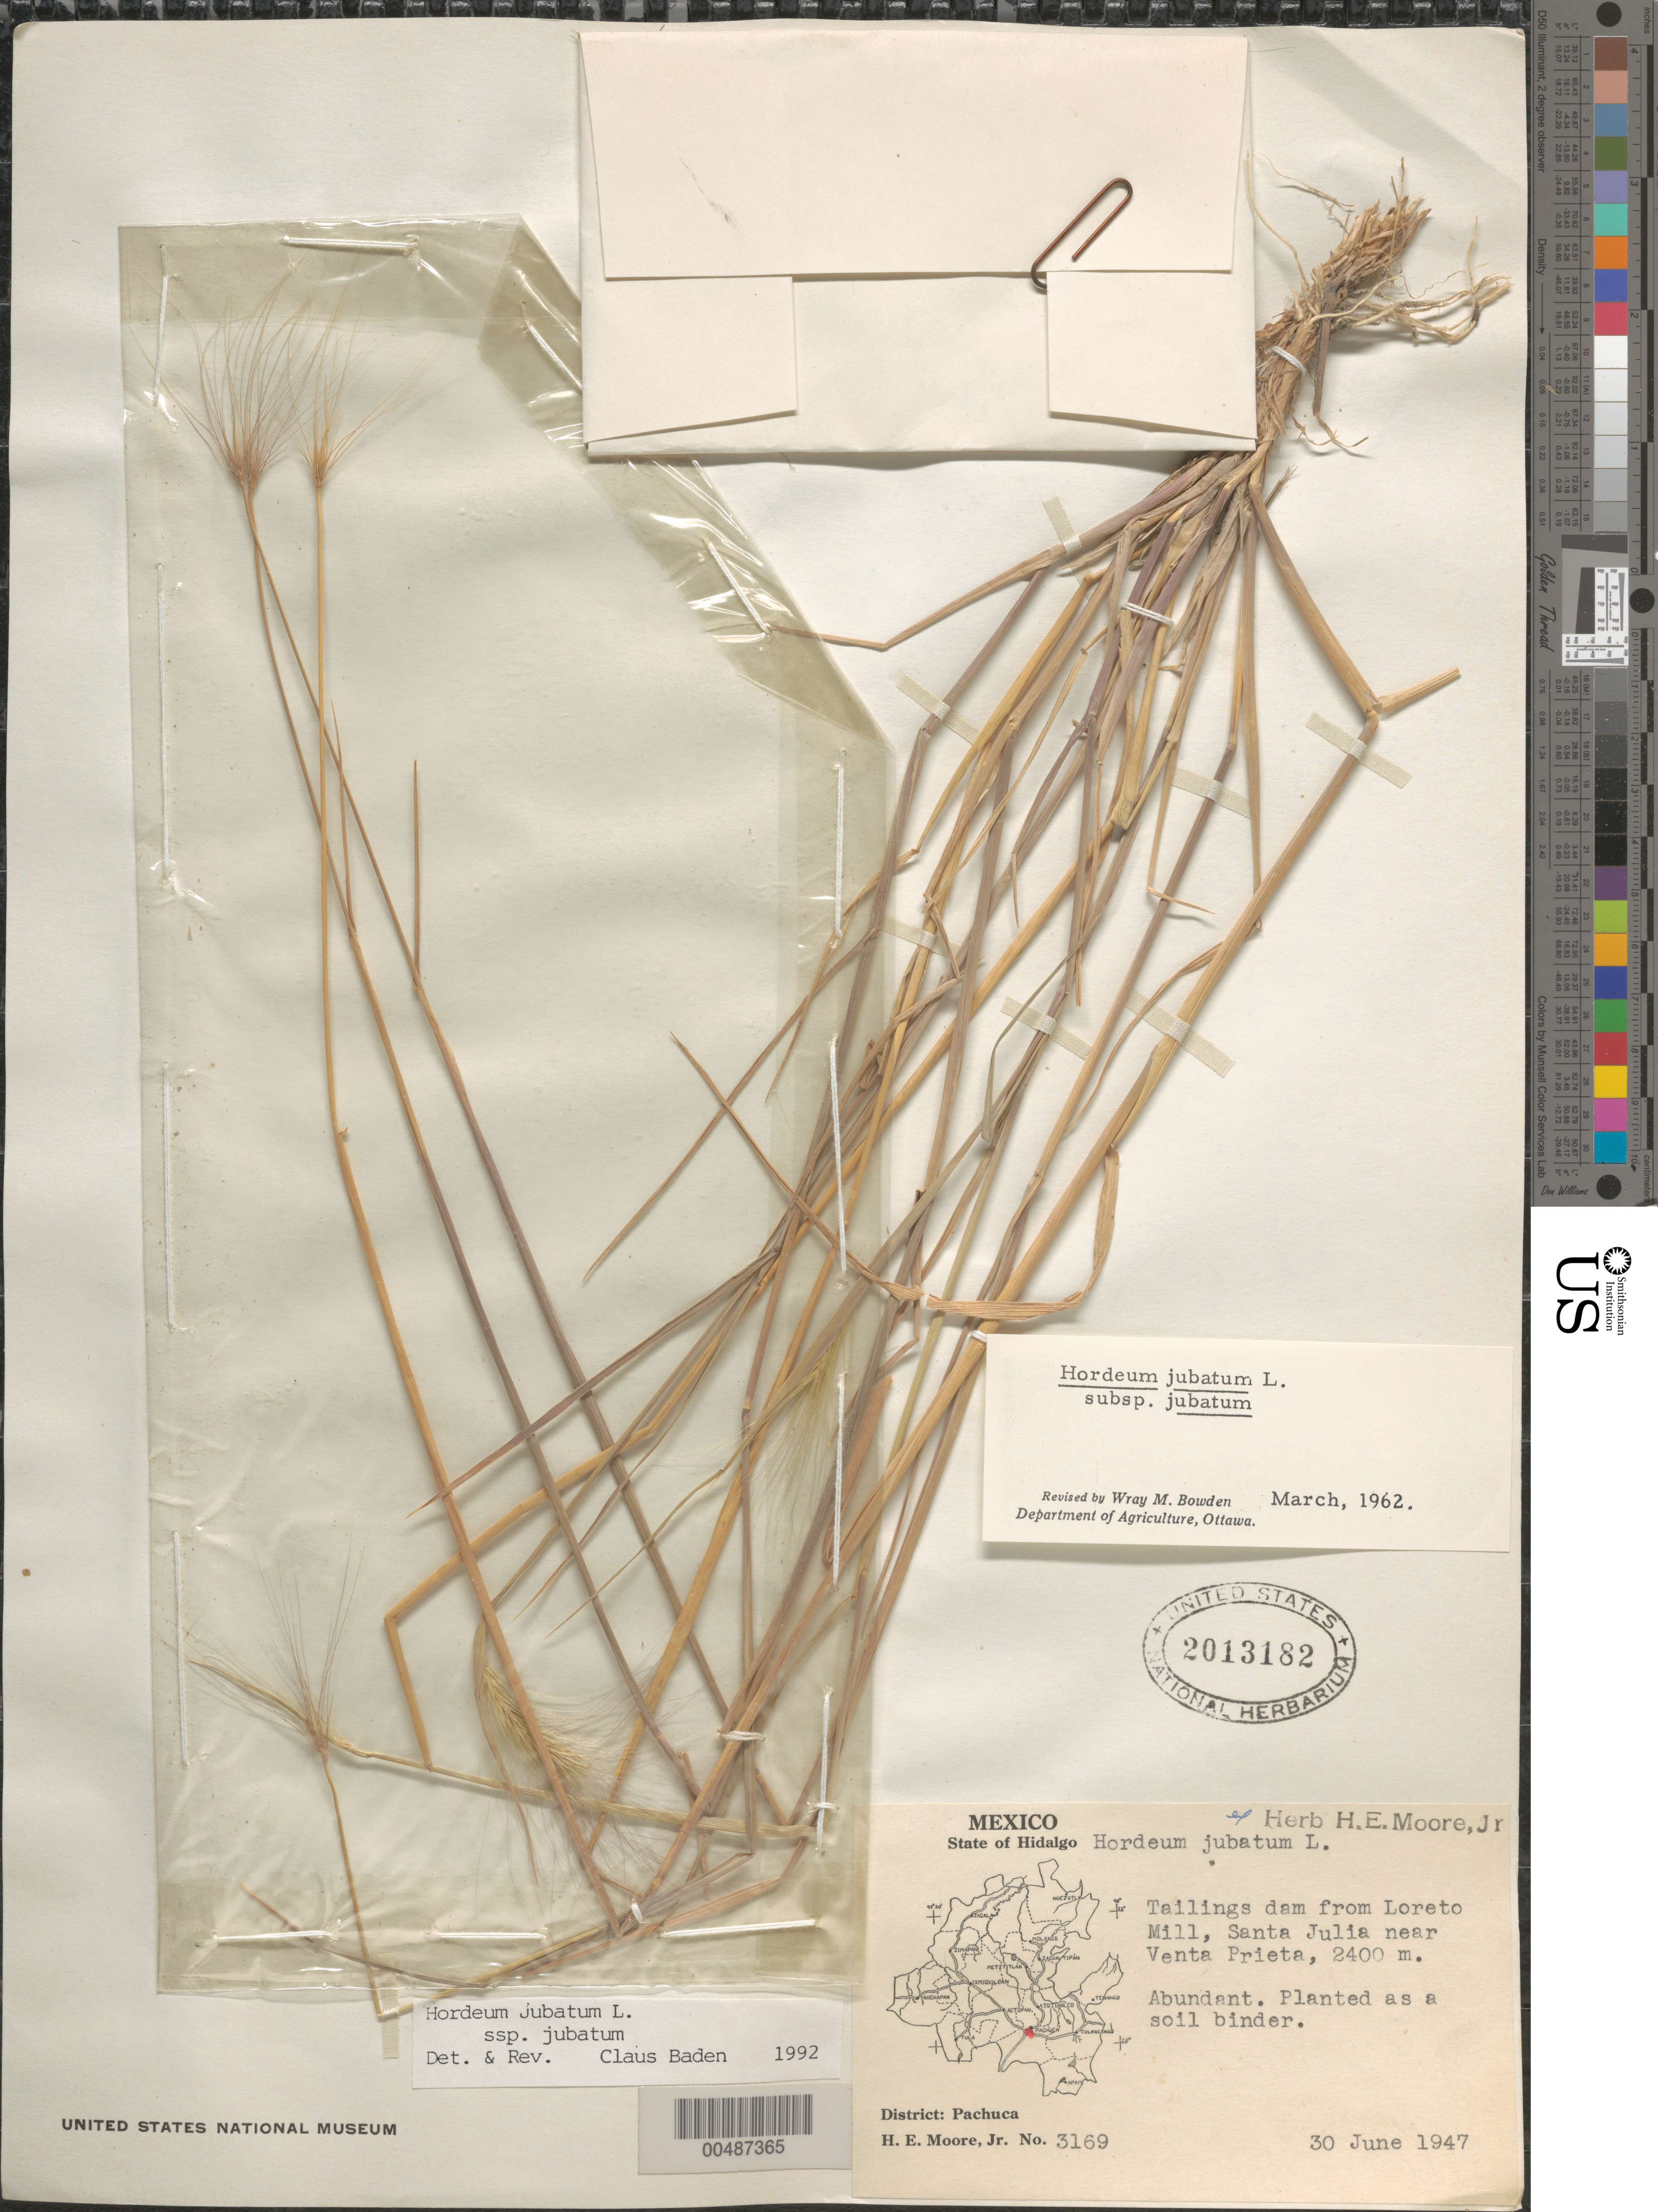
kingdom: Plantae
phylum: Tracheophyta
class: Liliopsida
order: Poales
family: Poaceae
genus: Hordeum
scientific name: Hordeum jubatum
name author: L.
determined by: Baden, C.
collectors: H. E. Moore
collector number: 3169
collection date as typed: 30 Jun 1947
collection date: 1947-06-30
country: Mexico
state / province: Hidalgo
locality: Tailings dam from Loreto Mill, Santa Julia near Vanta Prieta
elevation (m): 2400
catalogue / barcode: US 2013182